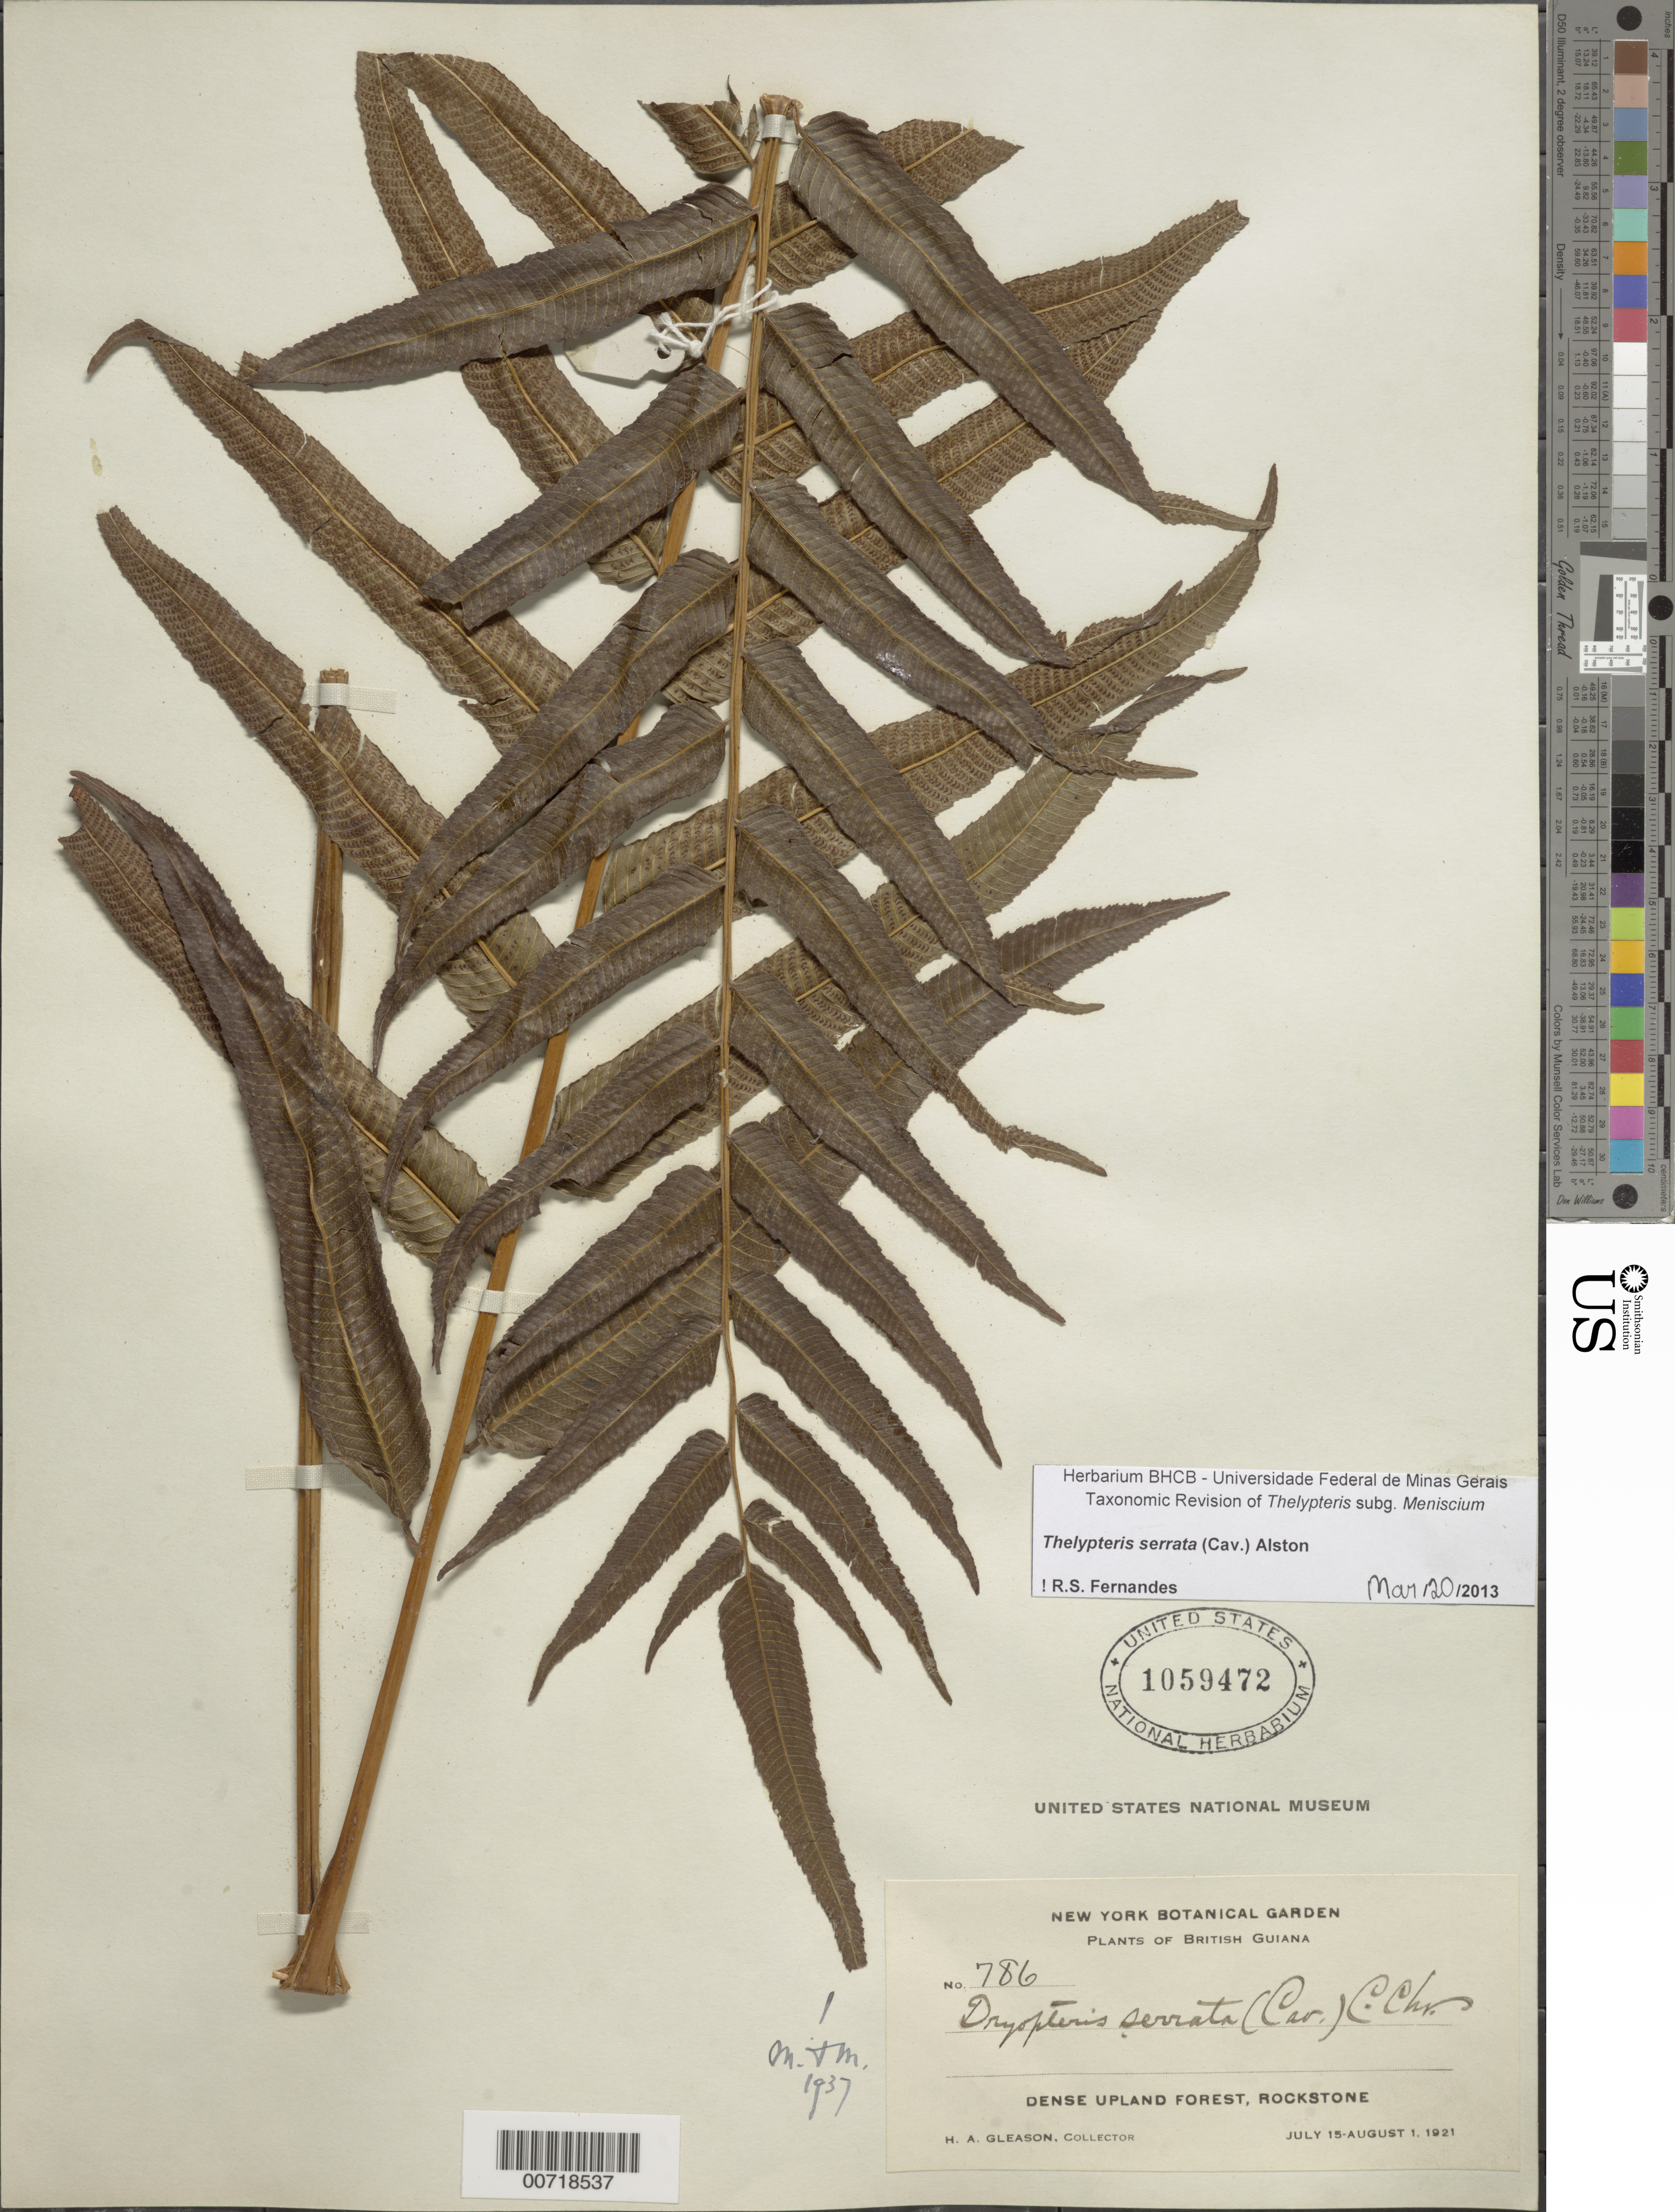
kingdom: Plantae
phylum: Tracheophyta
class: Polypodiopsida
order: Polypodiales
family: Thelypteridaceae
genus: Meniscium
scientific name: Meniscium serratum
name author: Cav.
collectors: H. A. Gleason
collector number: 786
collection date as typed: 15-Jul-21 to 1-Aug-21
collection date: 1921-07-15/1921-08-01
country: Guyana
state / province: U. Demerara-Berbice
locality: Rockstone, in and about the village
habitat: Dense upland forest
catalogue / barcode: US 1059472